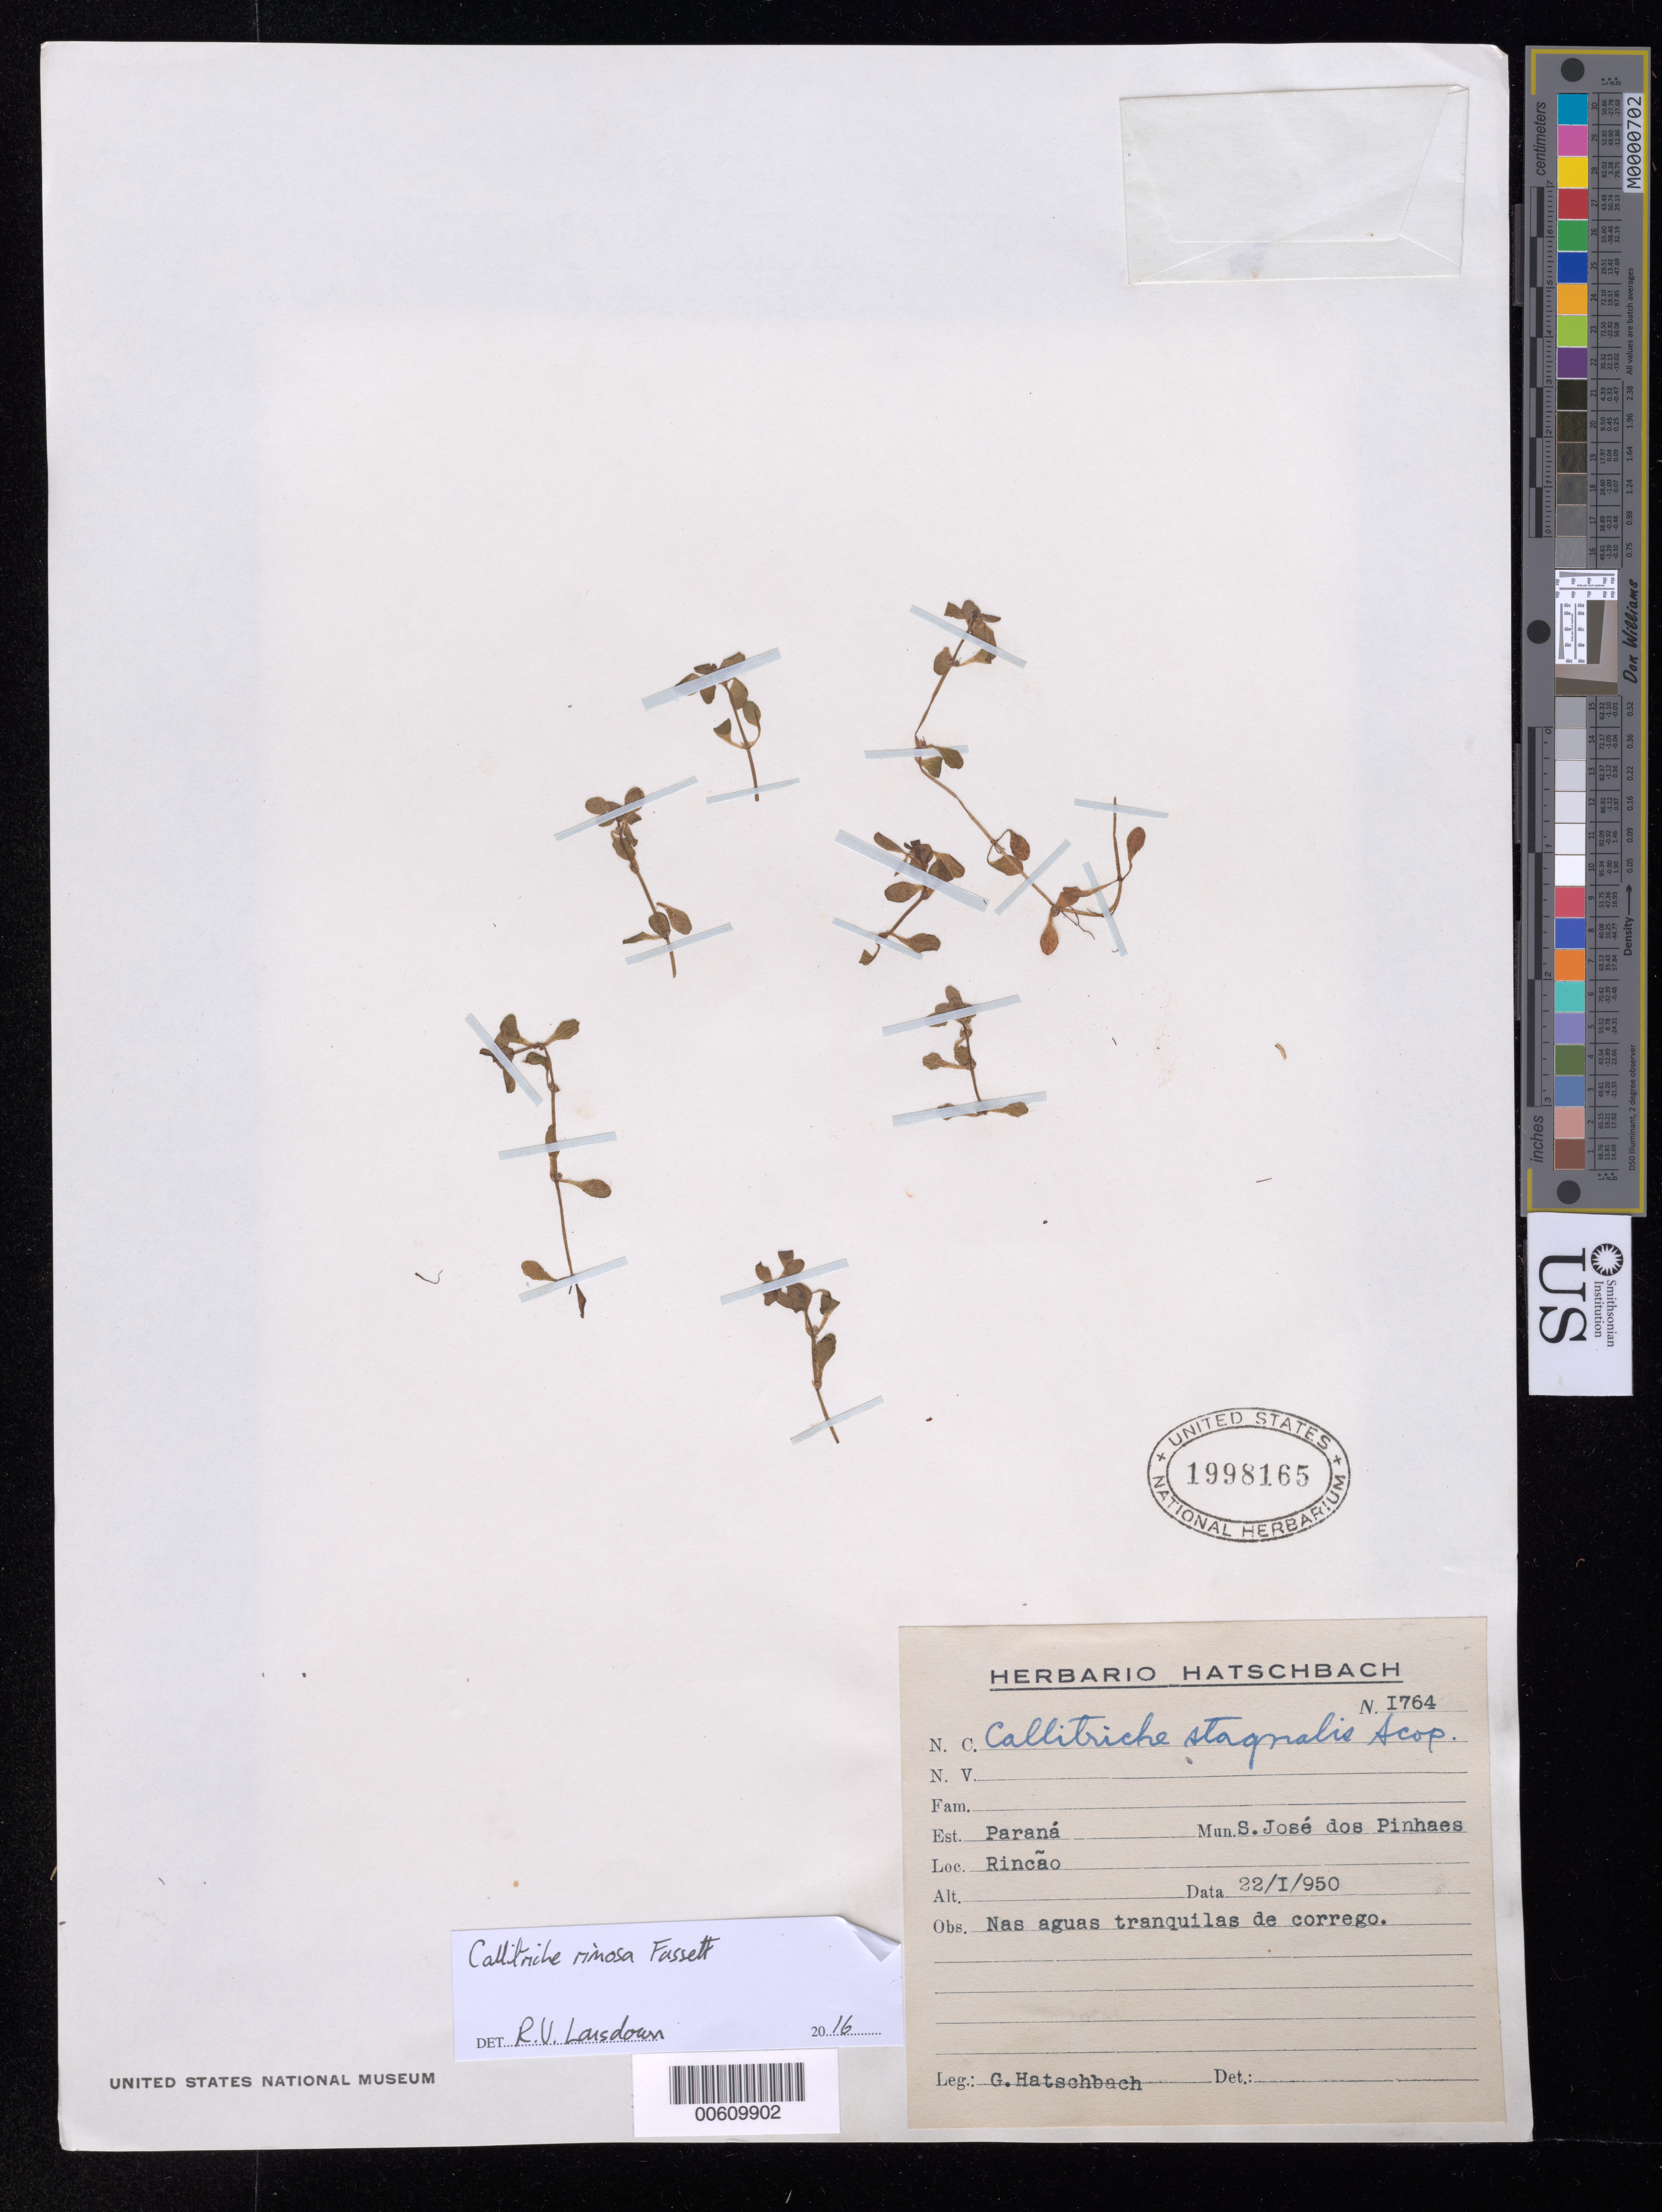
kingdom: Plantae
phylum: Tracheophyta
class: Magnoliopsida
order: Lamiales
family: Plantaginaceae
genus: Callitriche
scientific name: Callitriche rimosa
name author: Fassett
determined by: Lansdown, Richard V.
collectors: G. Hatschbach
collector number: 1764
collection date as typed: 22 Jan 1950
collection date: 1950-01-22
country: Brazil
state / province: Paraná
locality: San José dos Pinhaes, Rincao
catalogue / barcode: US 1998165